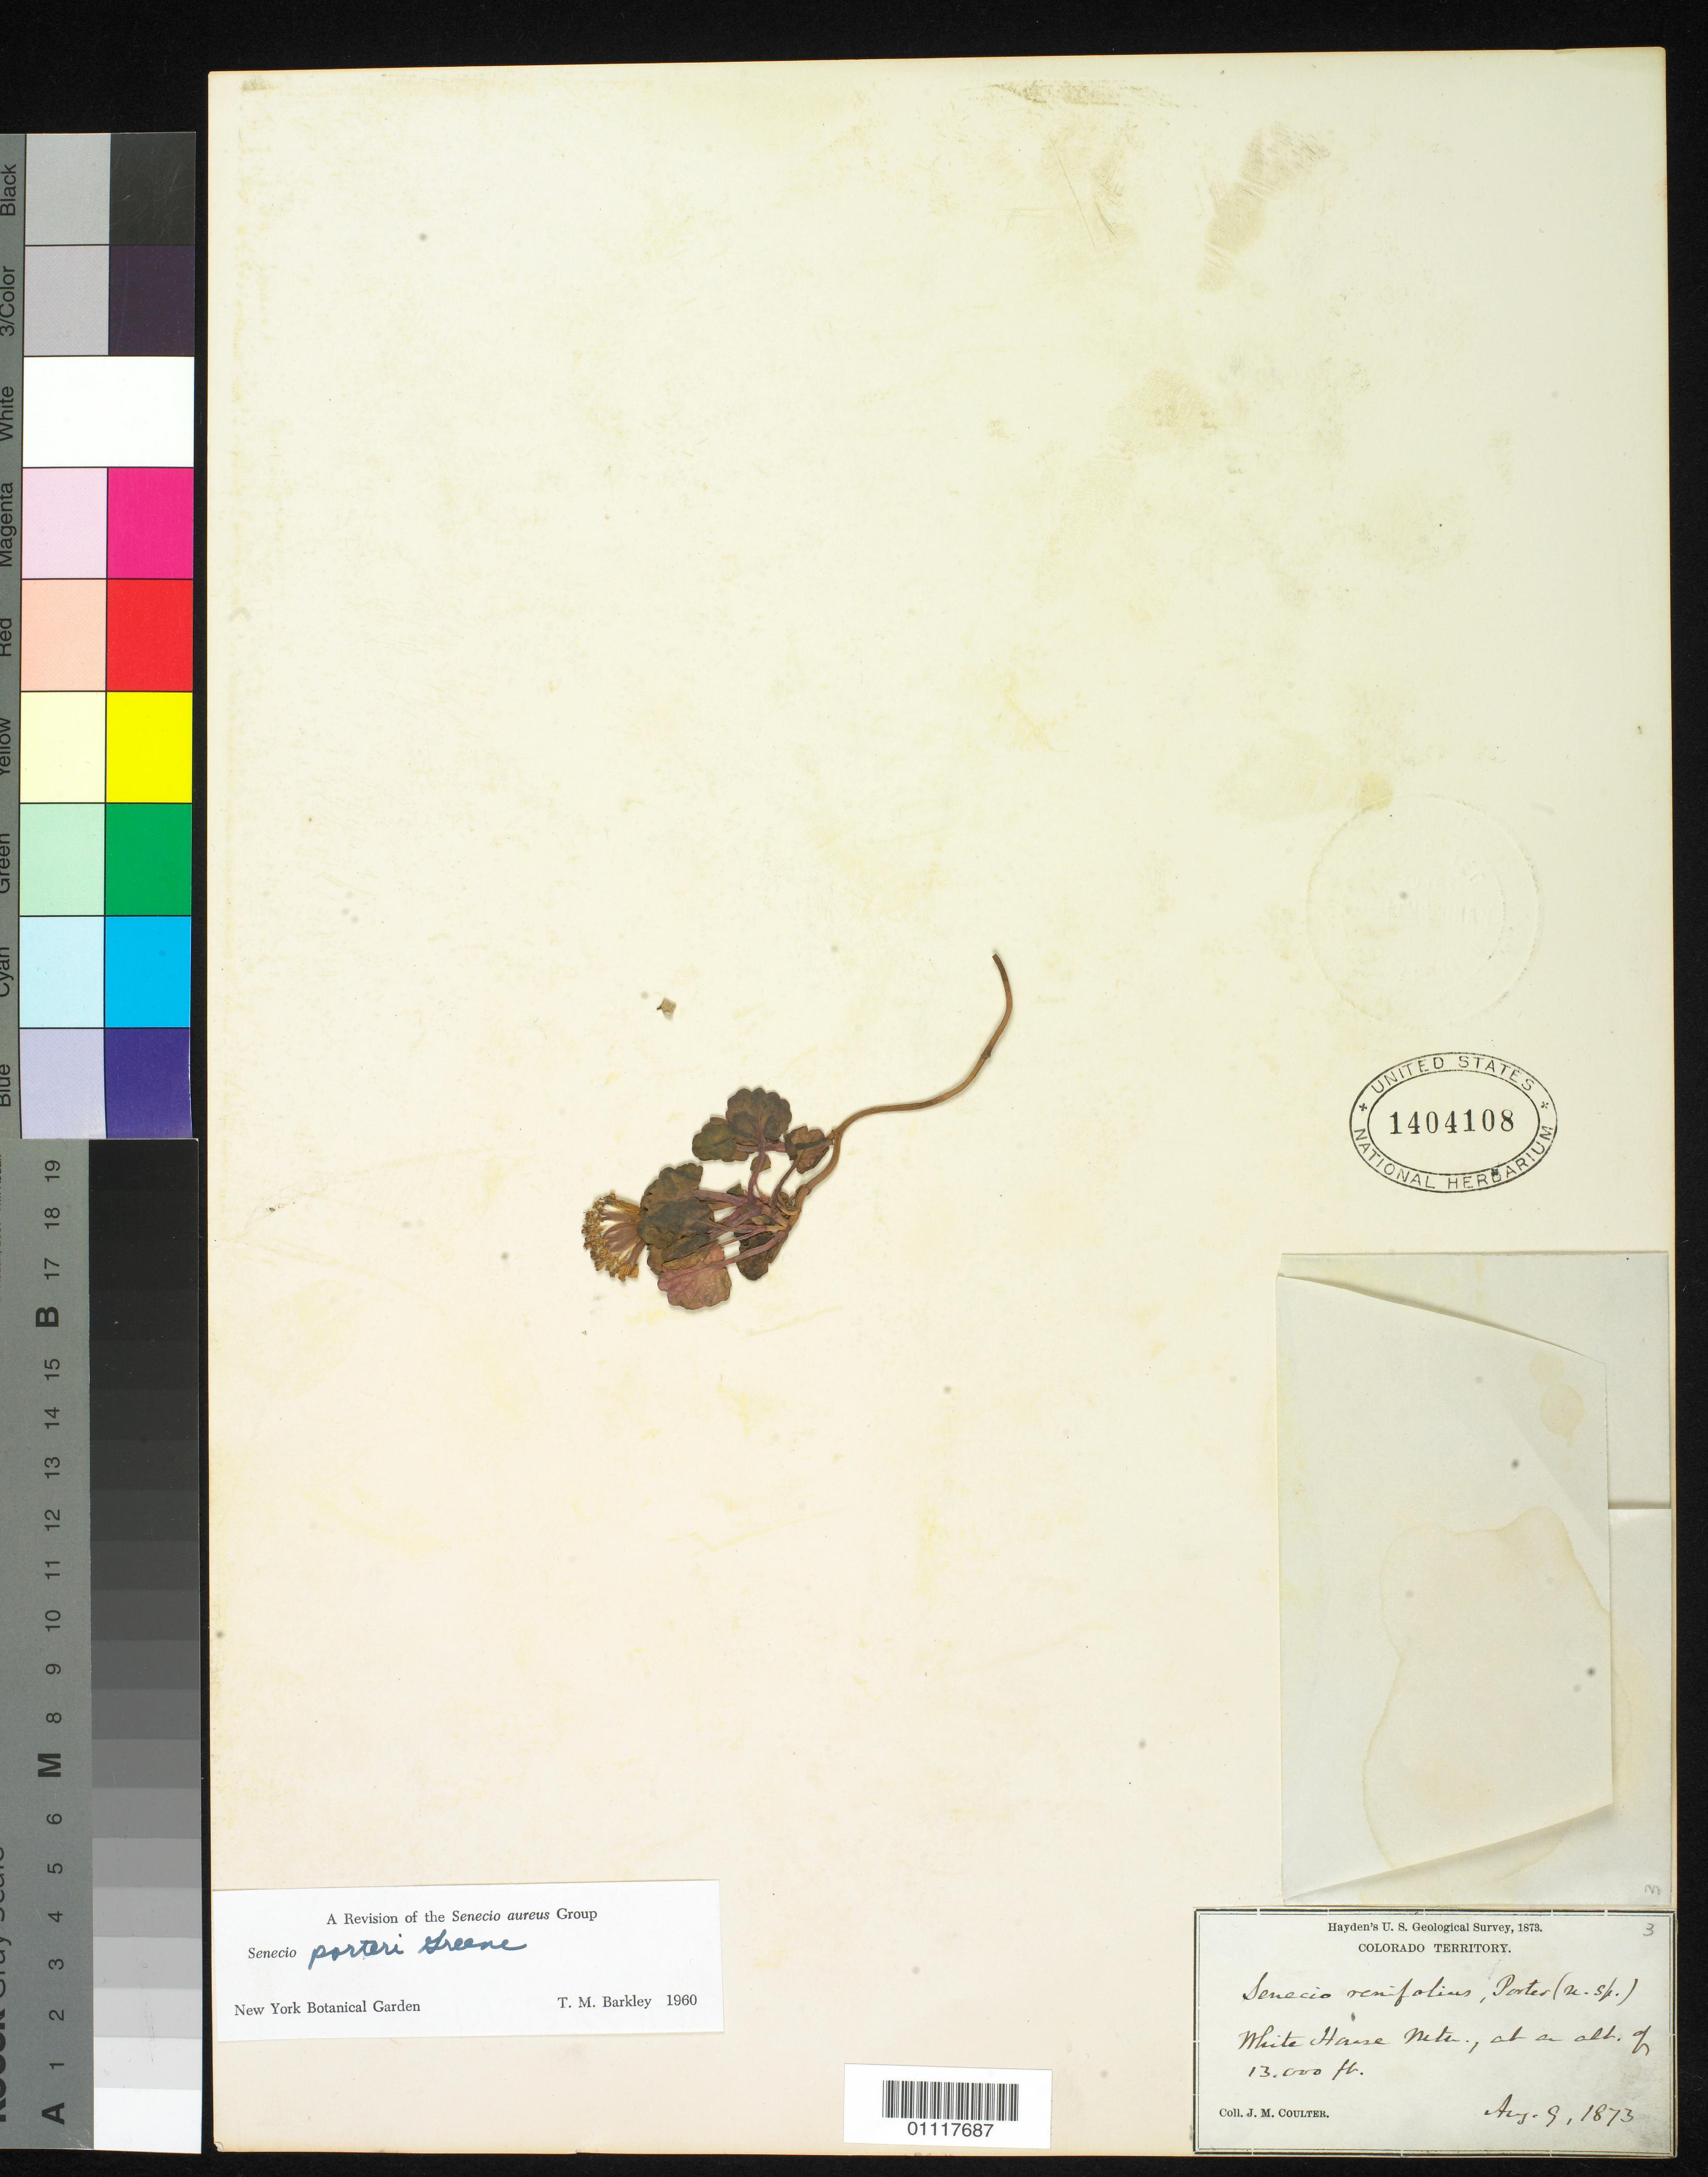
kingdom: Plantae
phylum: Tracheophyta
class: Magnoliopsida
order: Asterales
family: Asteraceae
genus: Senecio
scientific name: Senecio renifolius Porter, nom. illeg.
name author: Porter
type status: Type Collection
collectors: J. M. Coulter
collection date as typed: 09 Aug 1873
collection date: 1873-08-09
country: United States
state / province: Colorado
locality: Colorado Territory, White House Mts.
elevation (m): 3962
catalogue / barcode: US 1404108